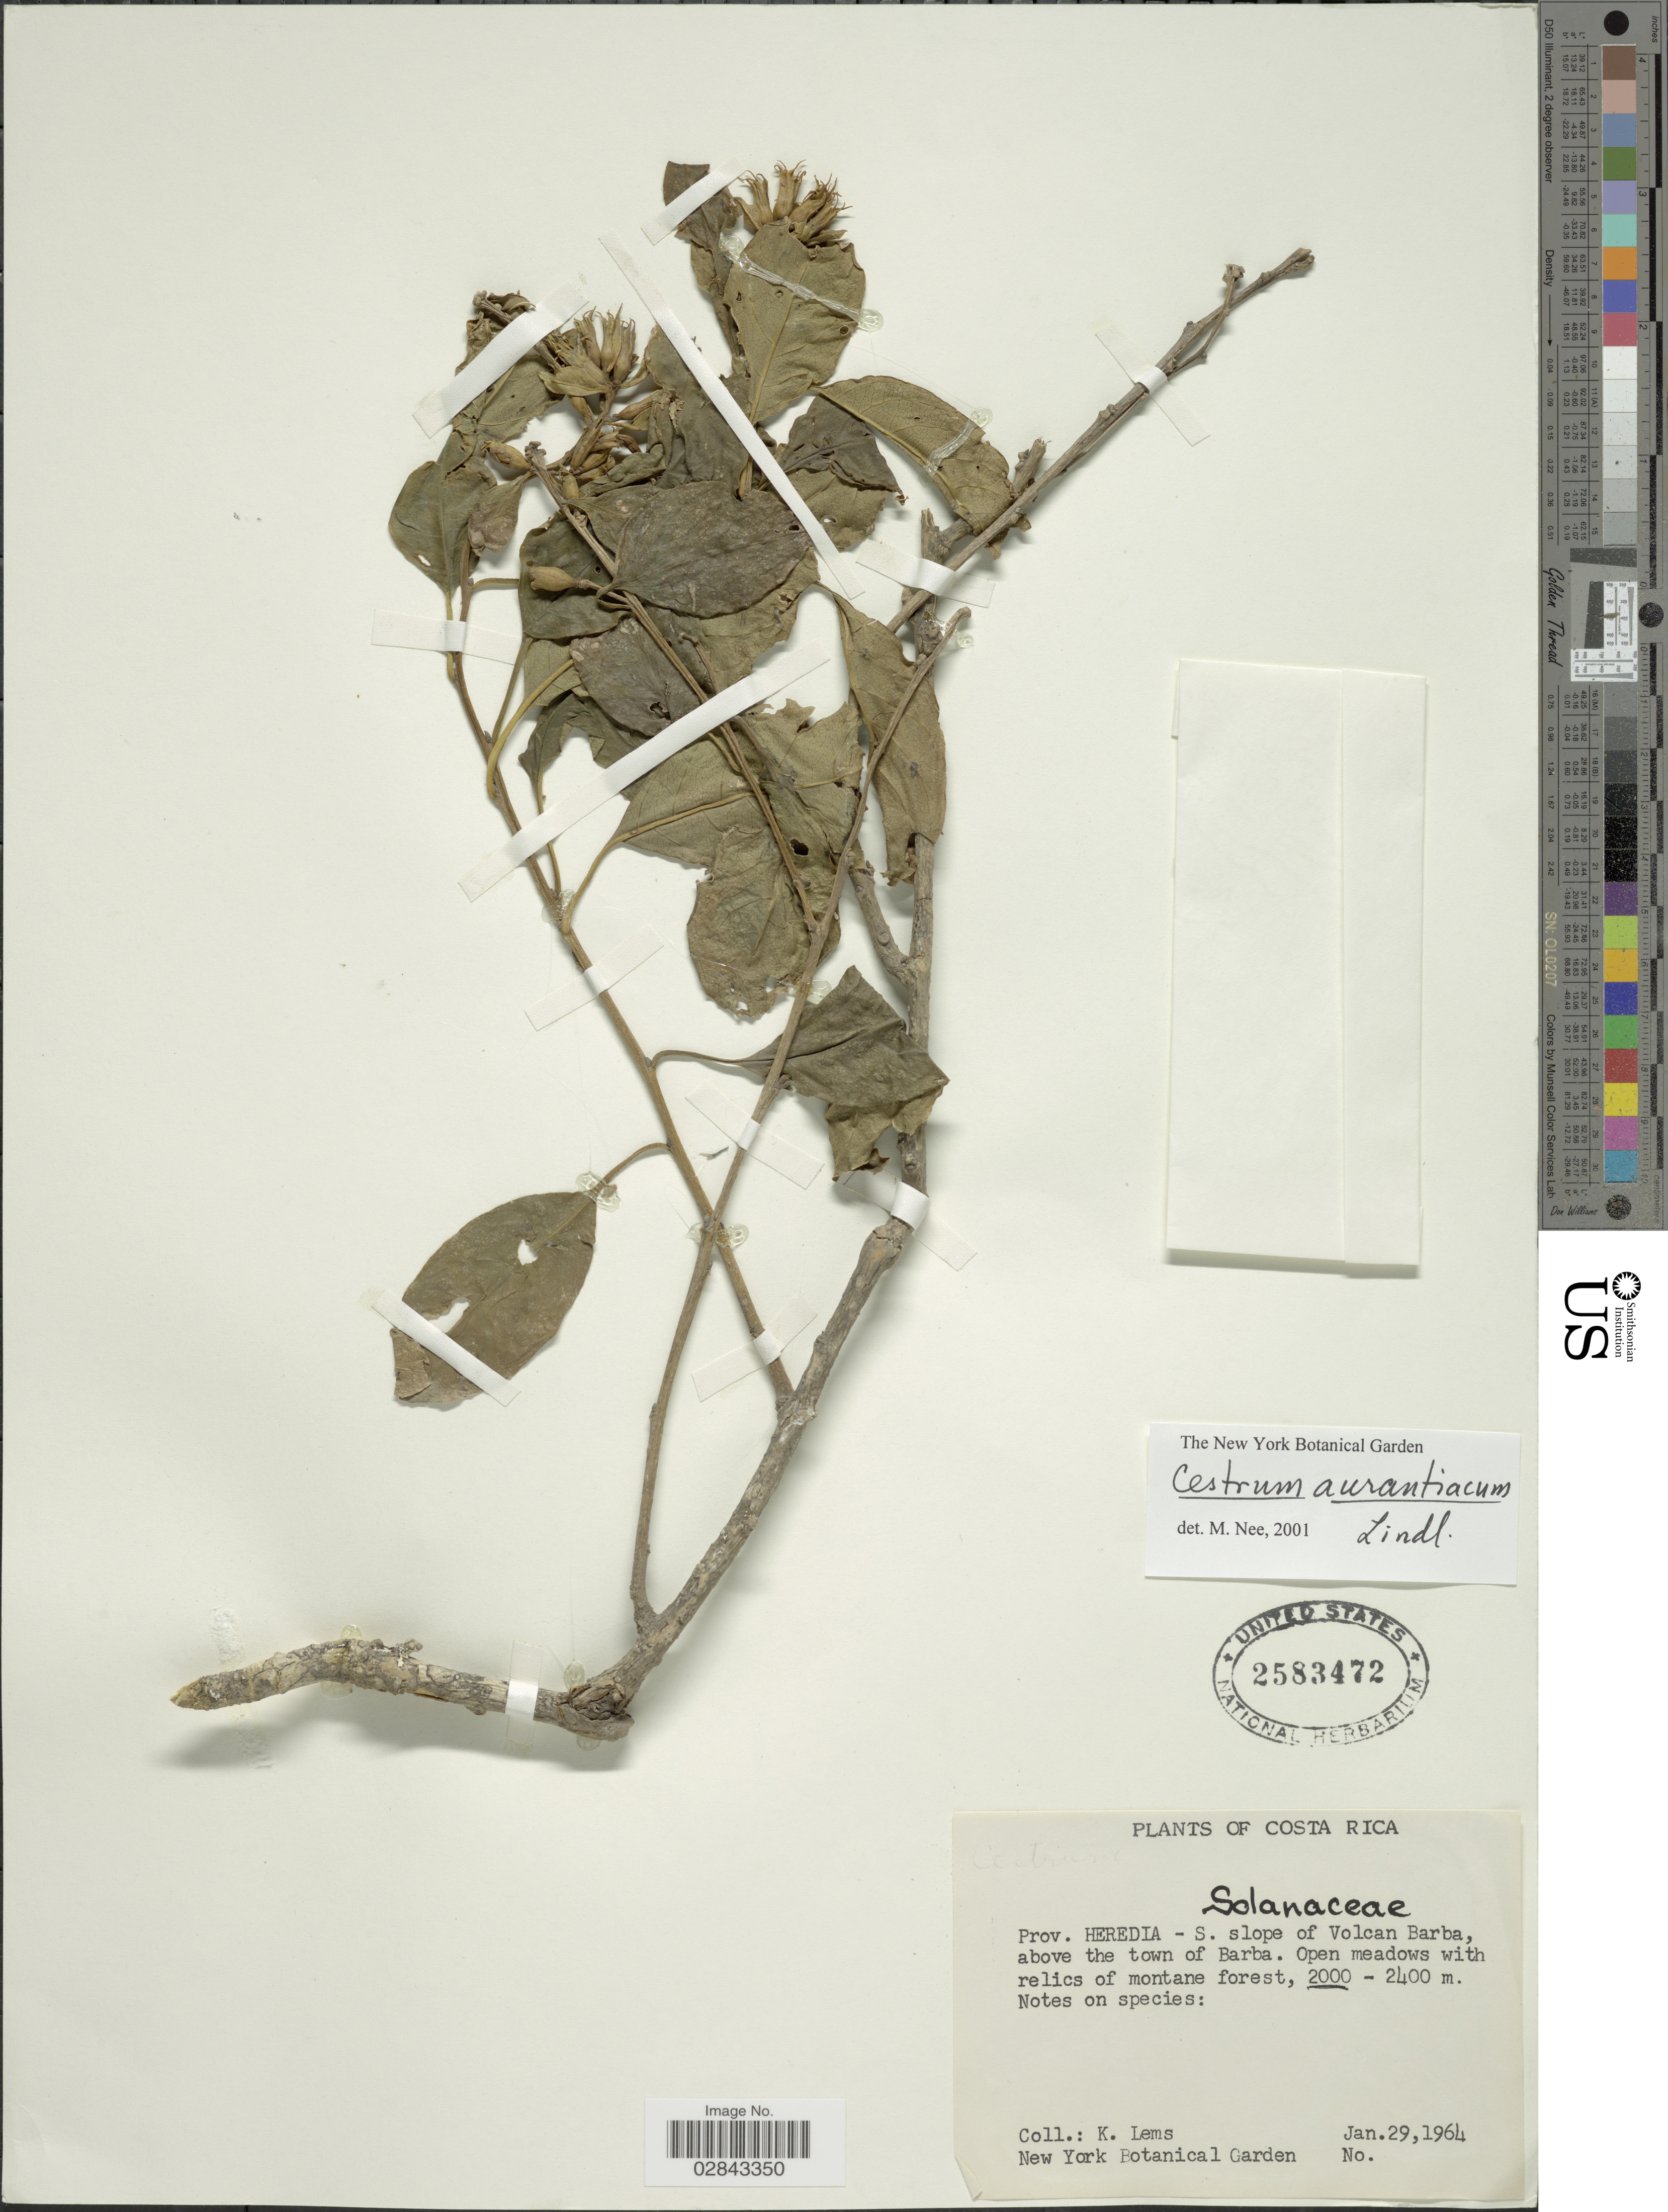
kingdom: Plantae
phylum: Tracheophyta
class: Magnoliopsida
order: Solanales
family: Solanaceae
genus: Cestrum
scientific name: Cestrum aurantiacum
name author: Lindley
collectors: K. Lems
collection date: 1964-01-29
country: Costa Rica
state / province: Heredia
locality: S. slope of Volcan Barba, above the town of Barba.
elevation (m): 2000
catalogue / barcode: US 2583472